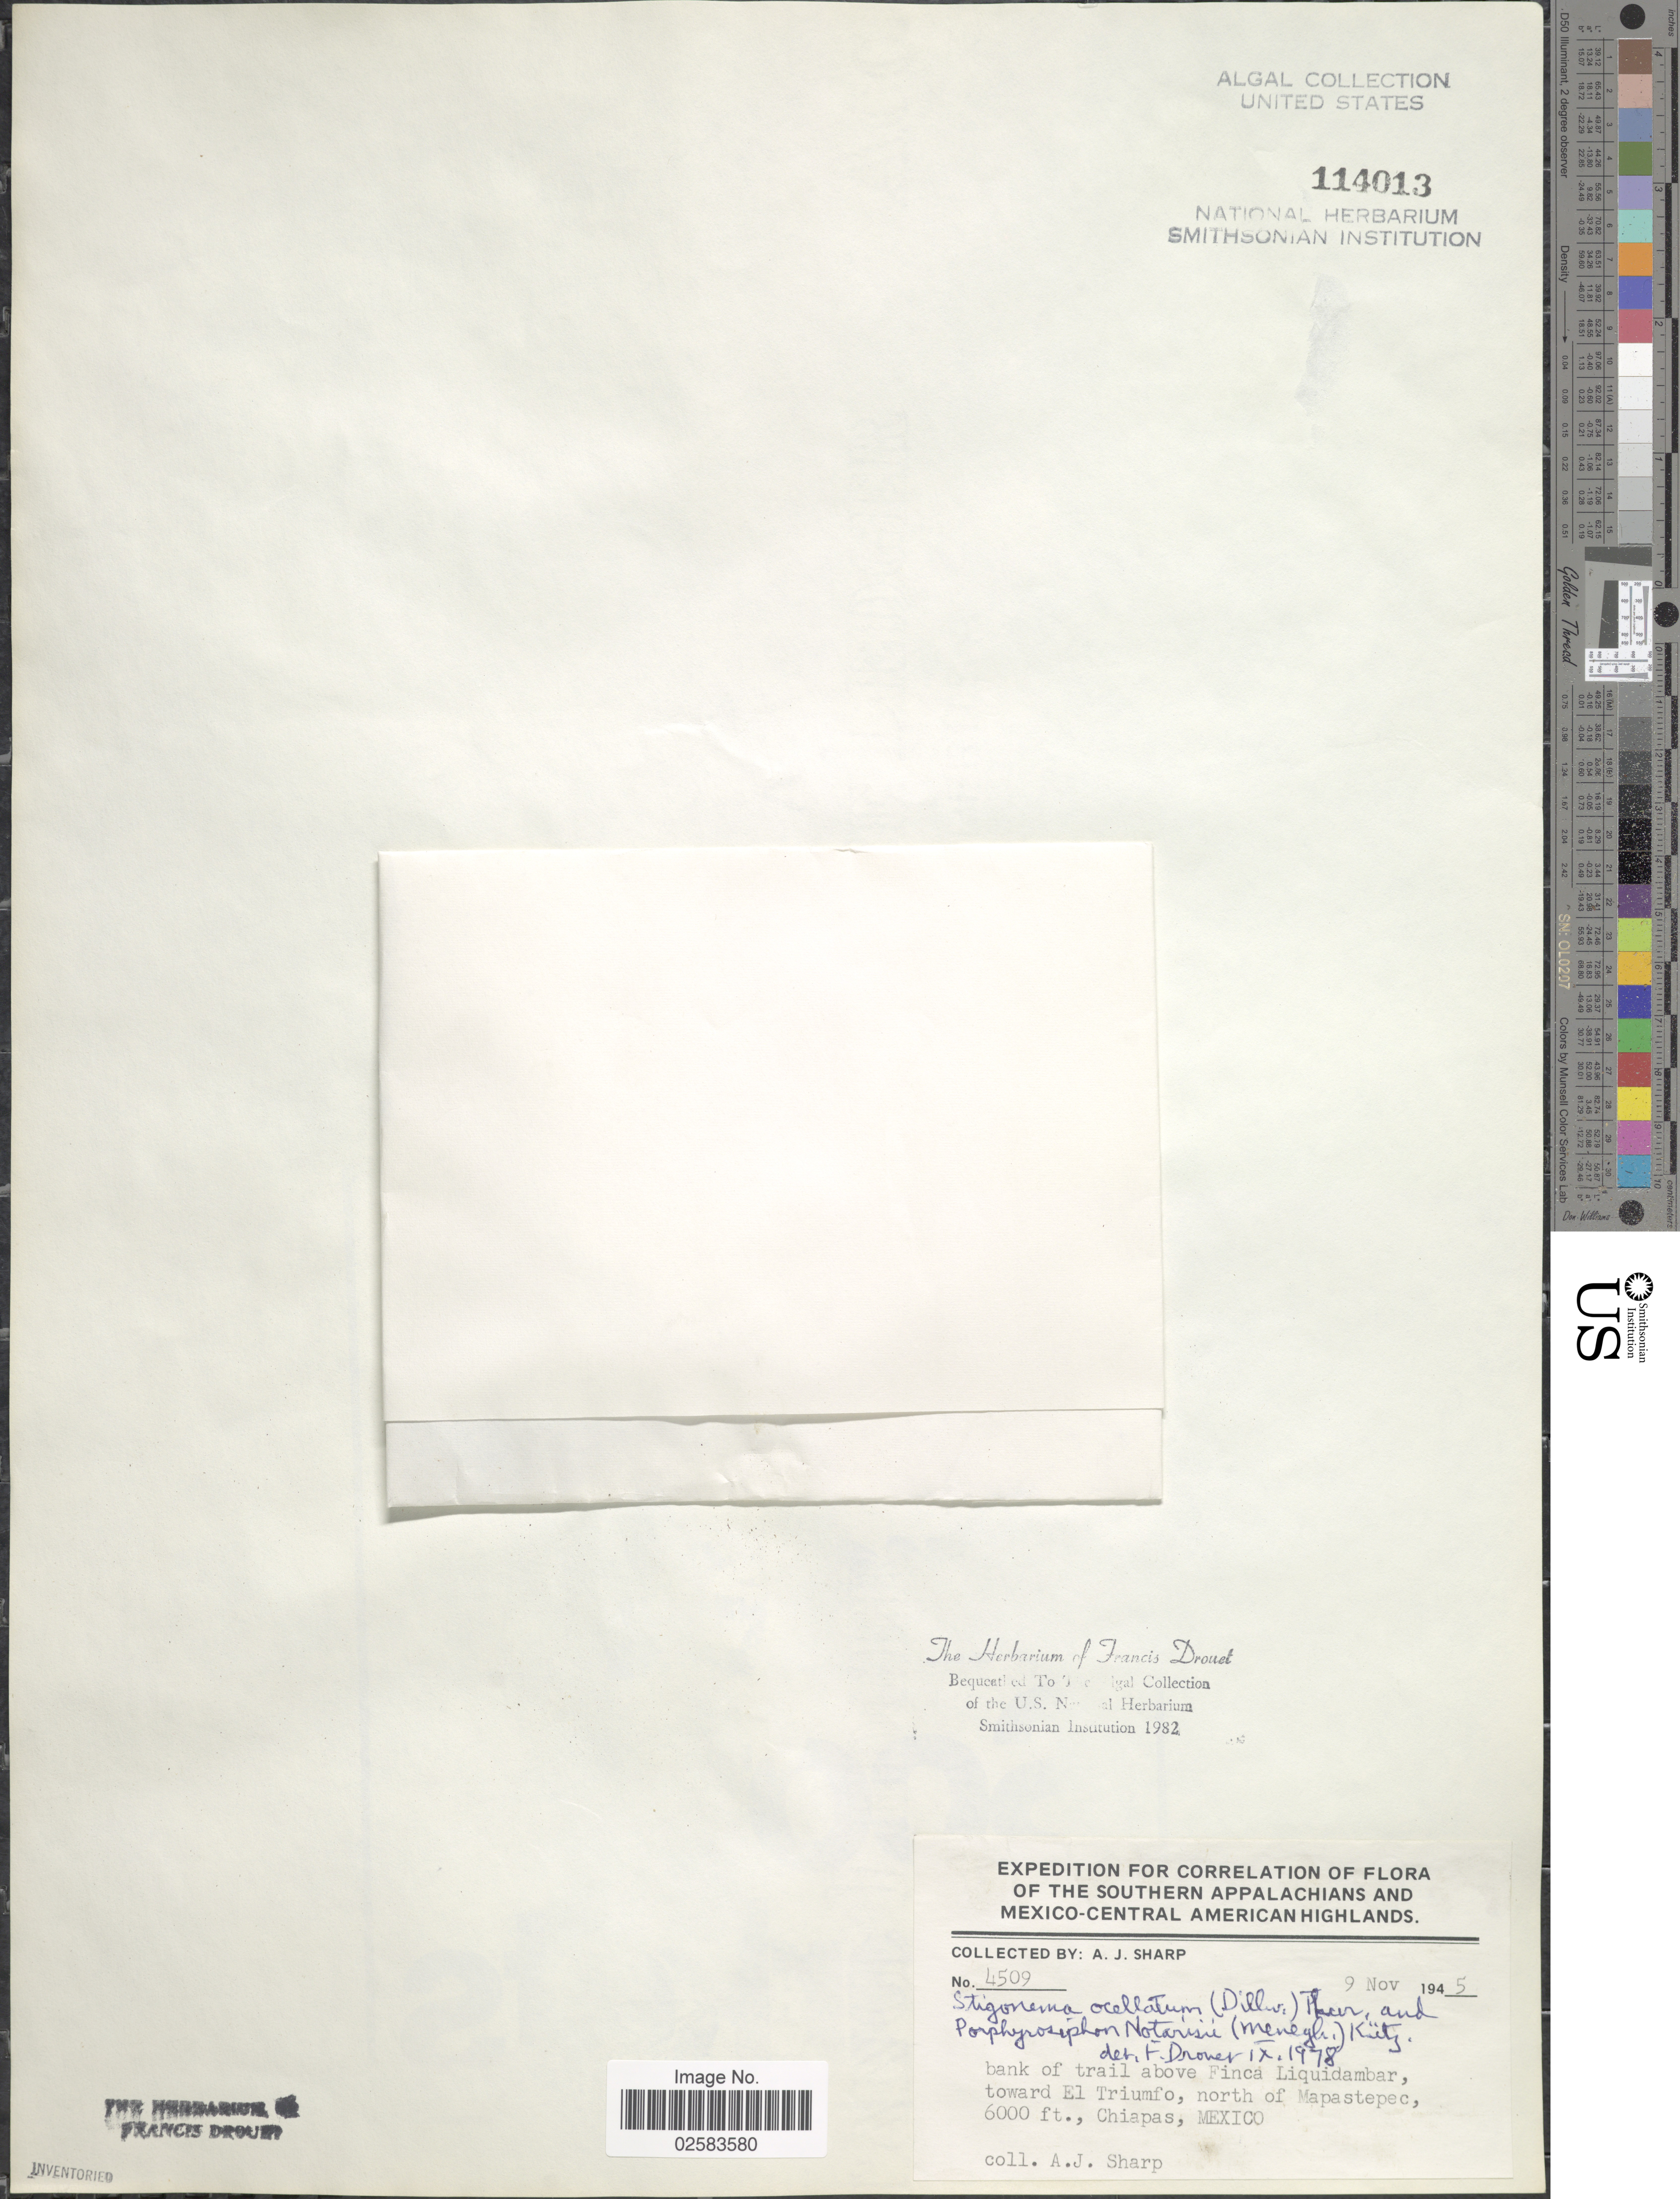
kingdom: Bacteria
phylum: Cyanobacteria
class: Cyanobacteriia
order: Cyanobacteriales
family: Stigonemataceae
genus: Stigonema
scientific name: Stigonema ocellatum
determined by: Drouet, F. E.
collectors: A. J. Sharp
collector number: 4509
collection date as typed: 09 Nov 1945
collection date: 1945-11-09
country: Mexico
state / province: Chiapas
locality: Above Finca Liquidambar, toward El Triumfo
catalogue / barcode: US 114013